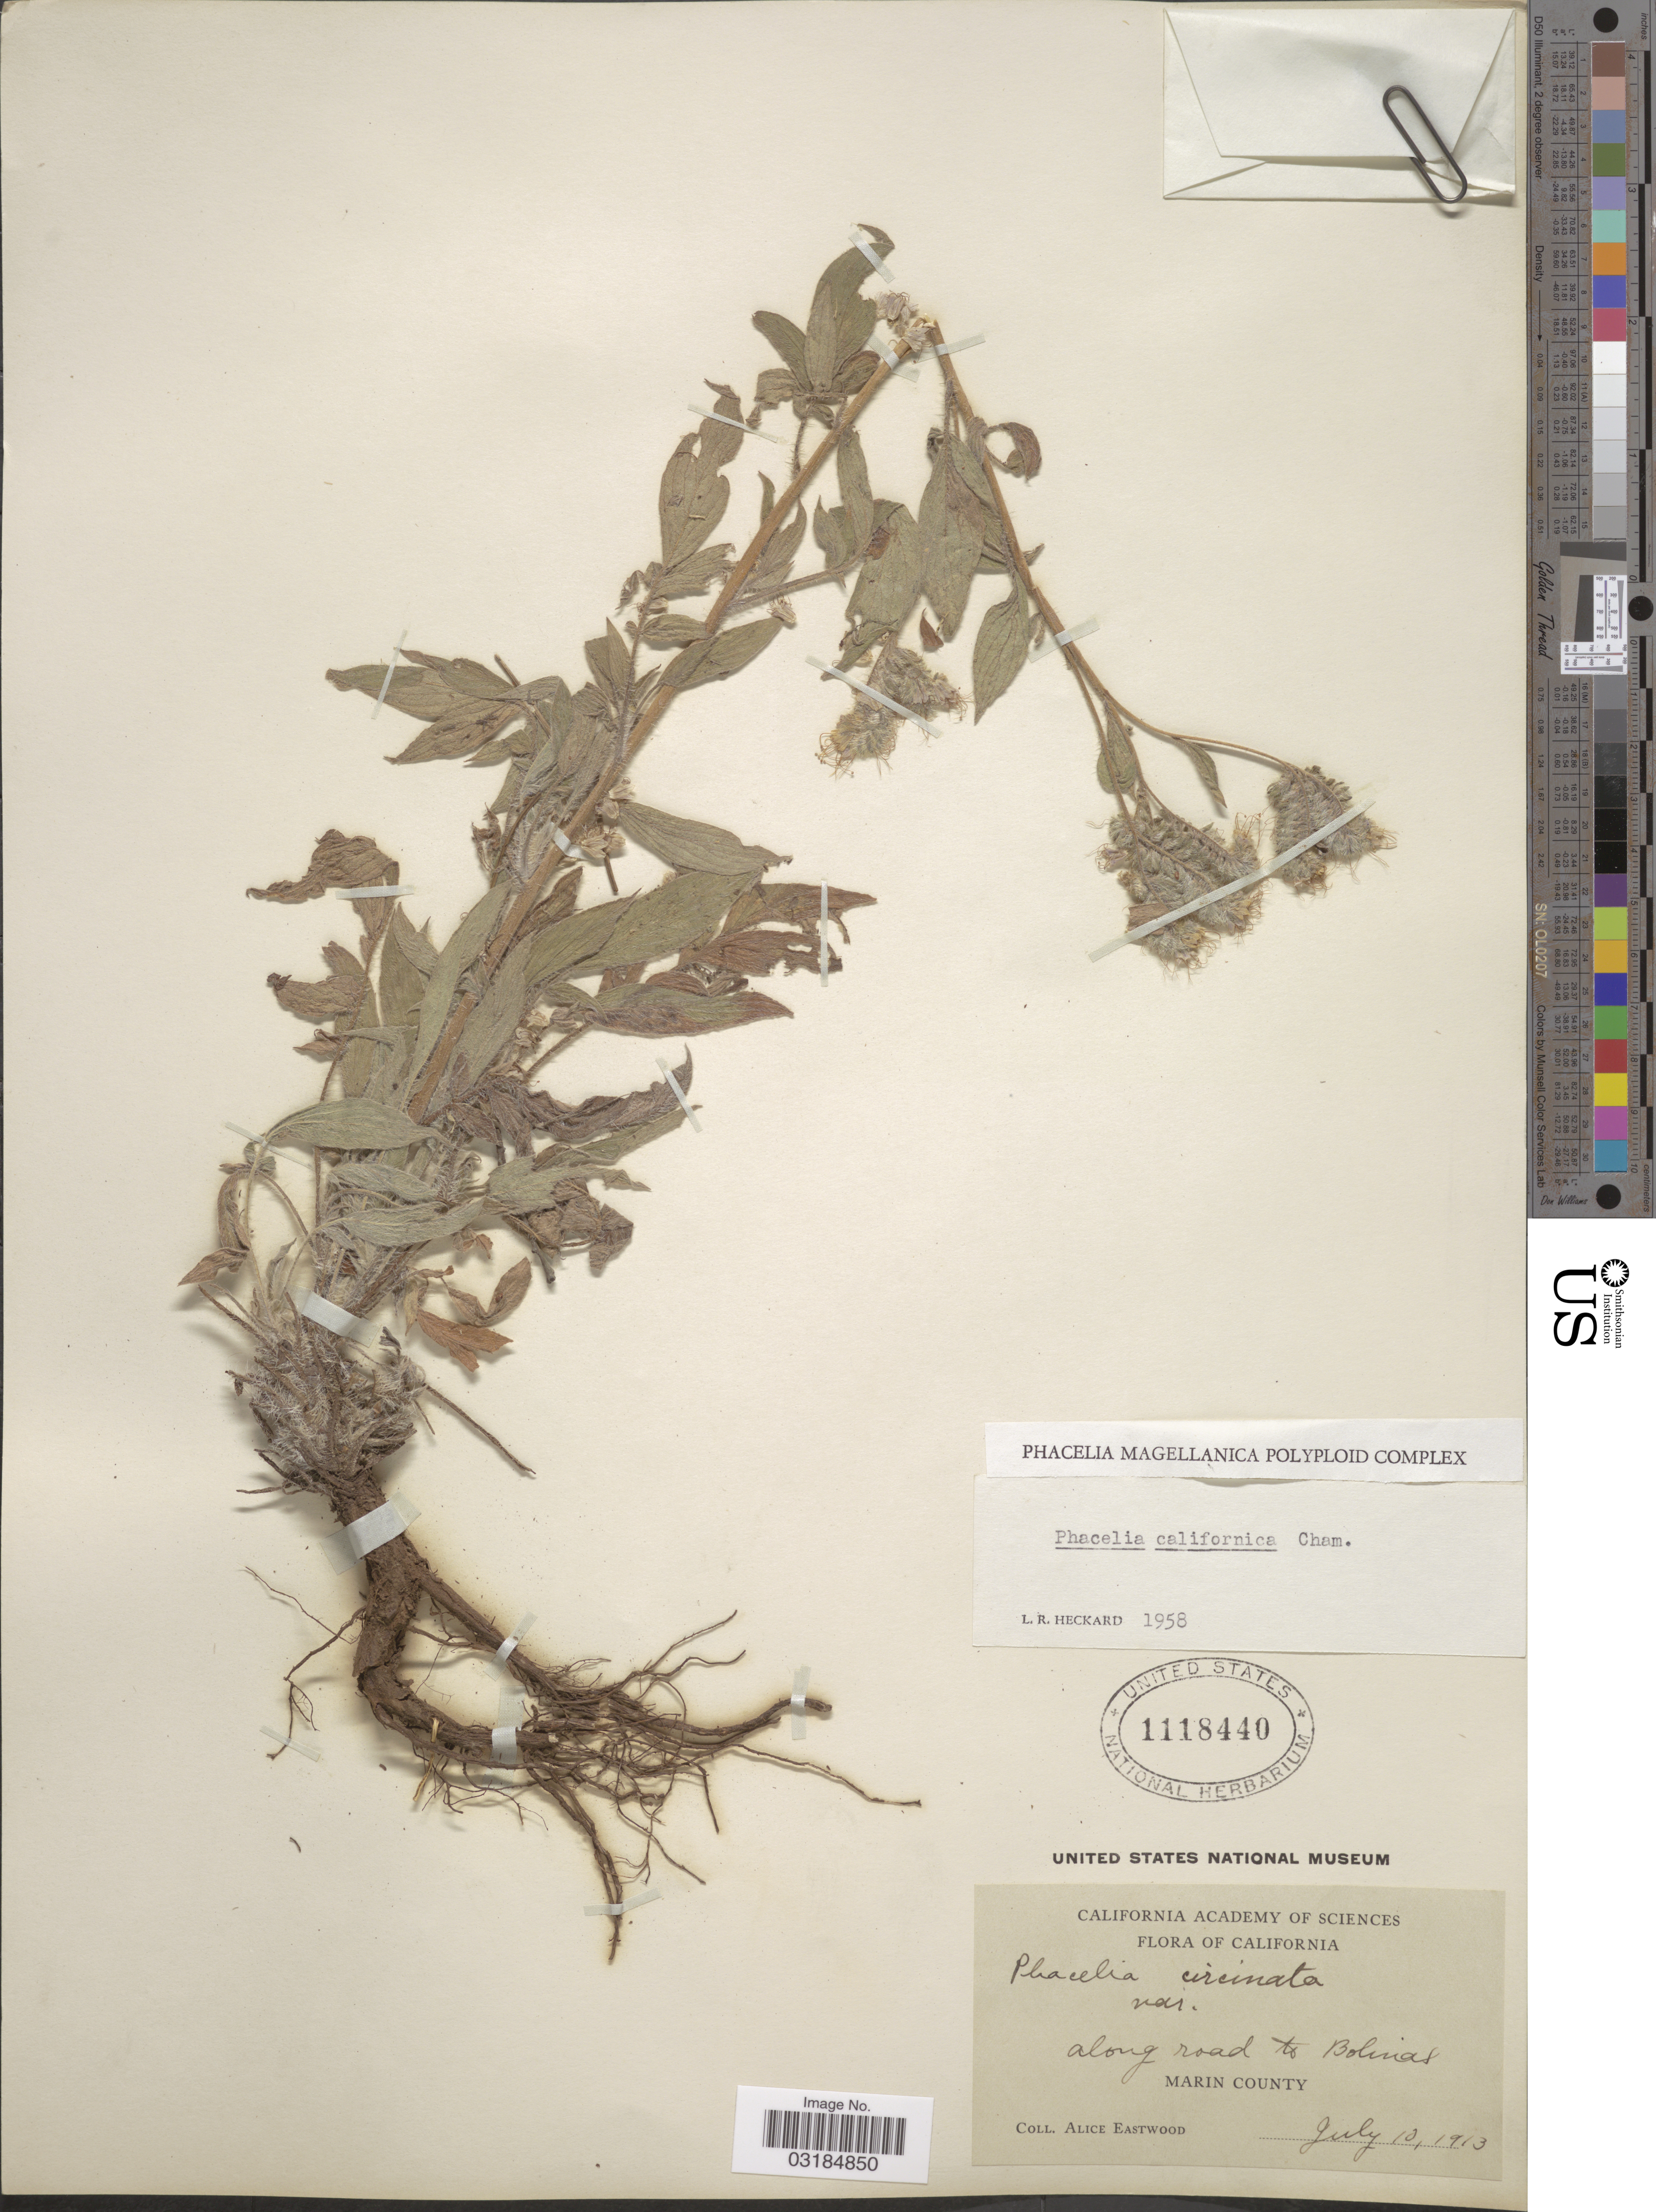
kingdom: Plantae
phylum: Tracheophyta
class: Magnoliopsida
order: Boraginales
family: Hydrophyllaceae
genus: Phacelia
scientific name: Phacelia californica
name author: Cham.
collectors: A. Eastwood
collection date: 1913-07-10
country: United States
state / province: California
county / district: Marin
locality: Along road to Bolinas, Marin County.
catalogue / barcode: US 1118440